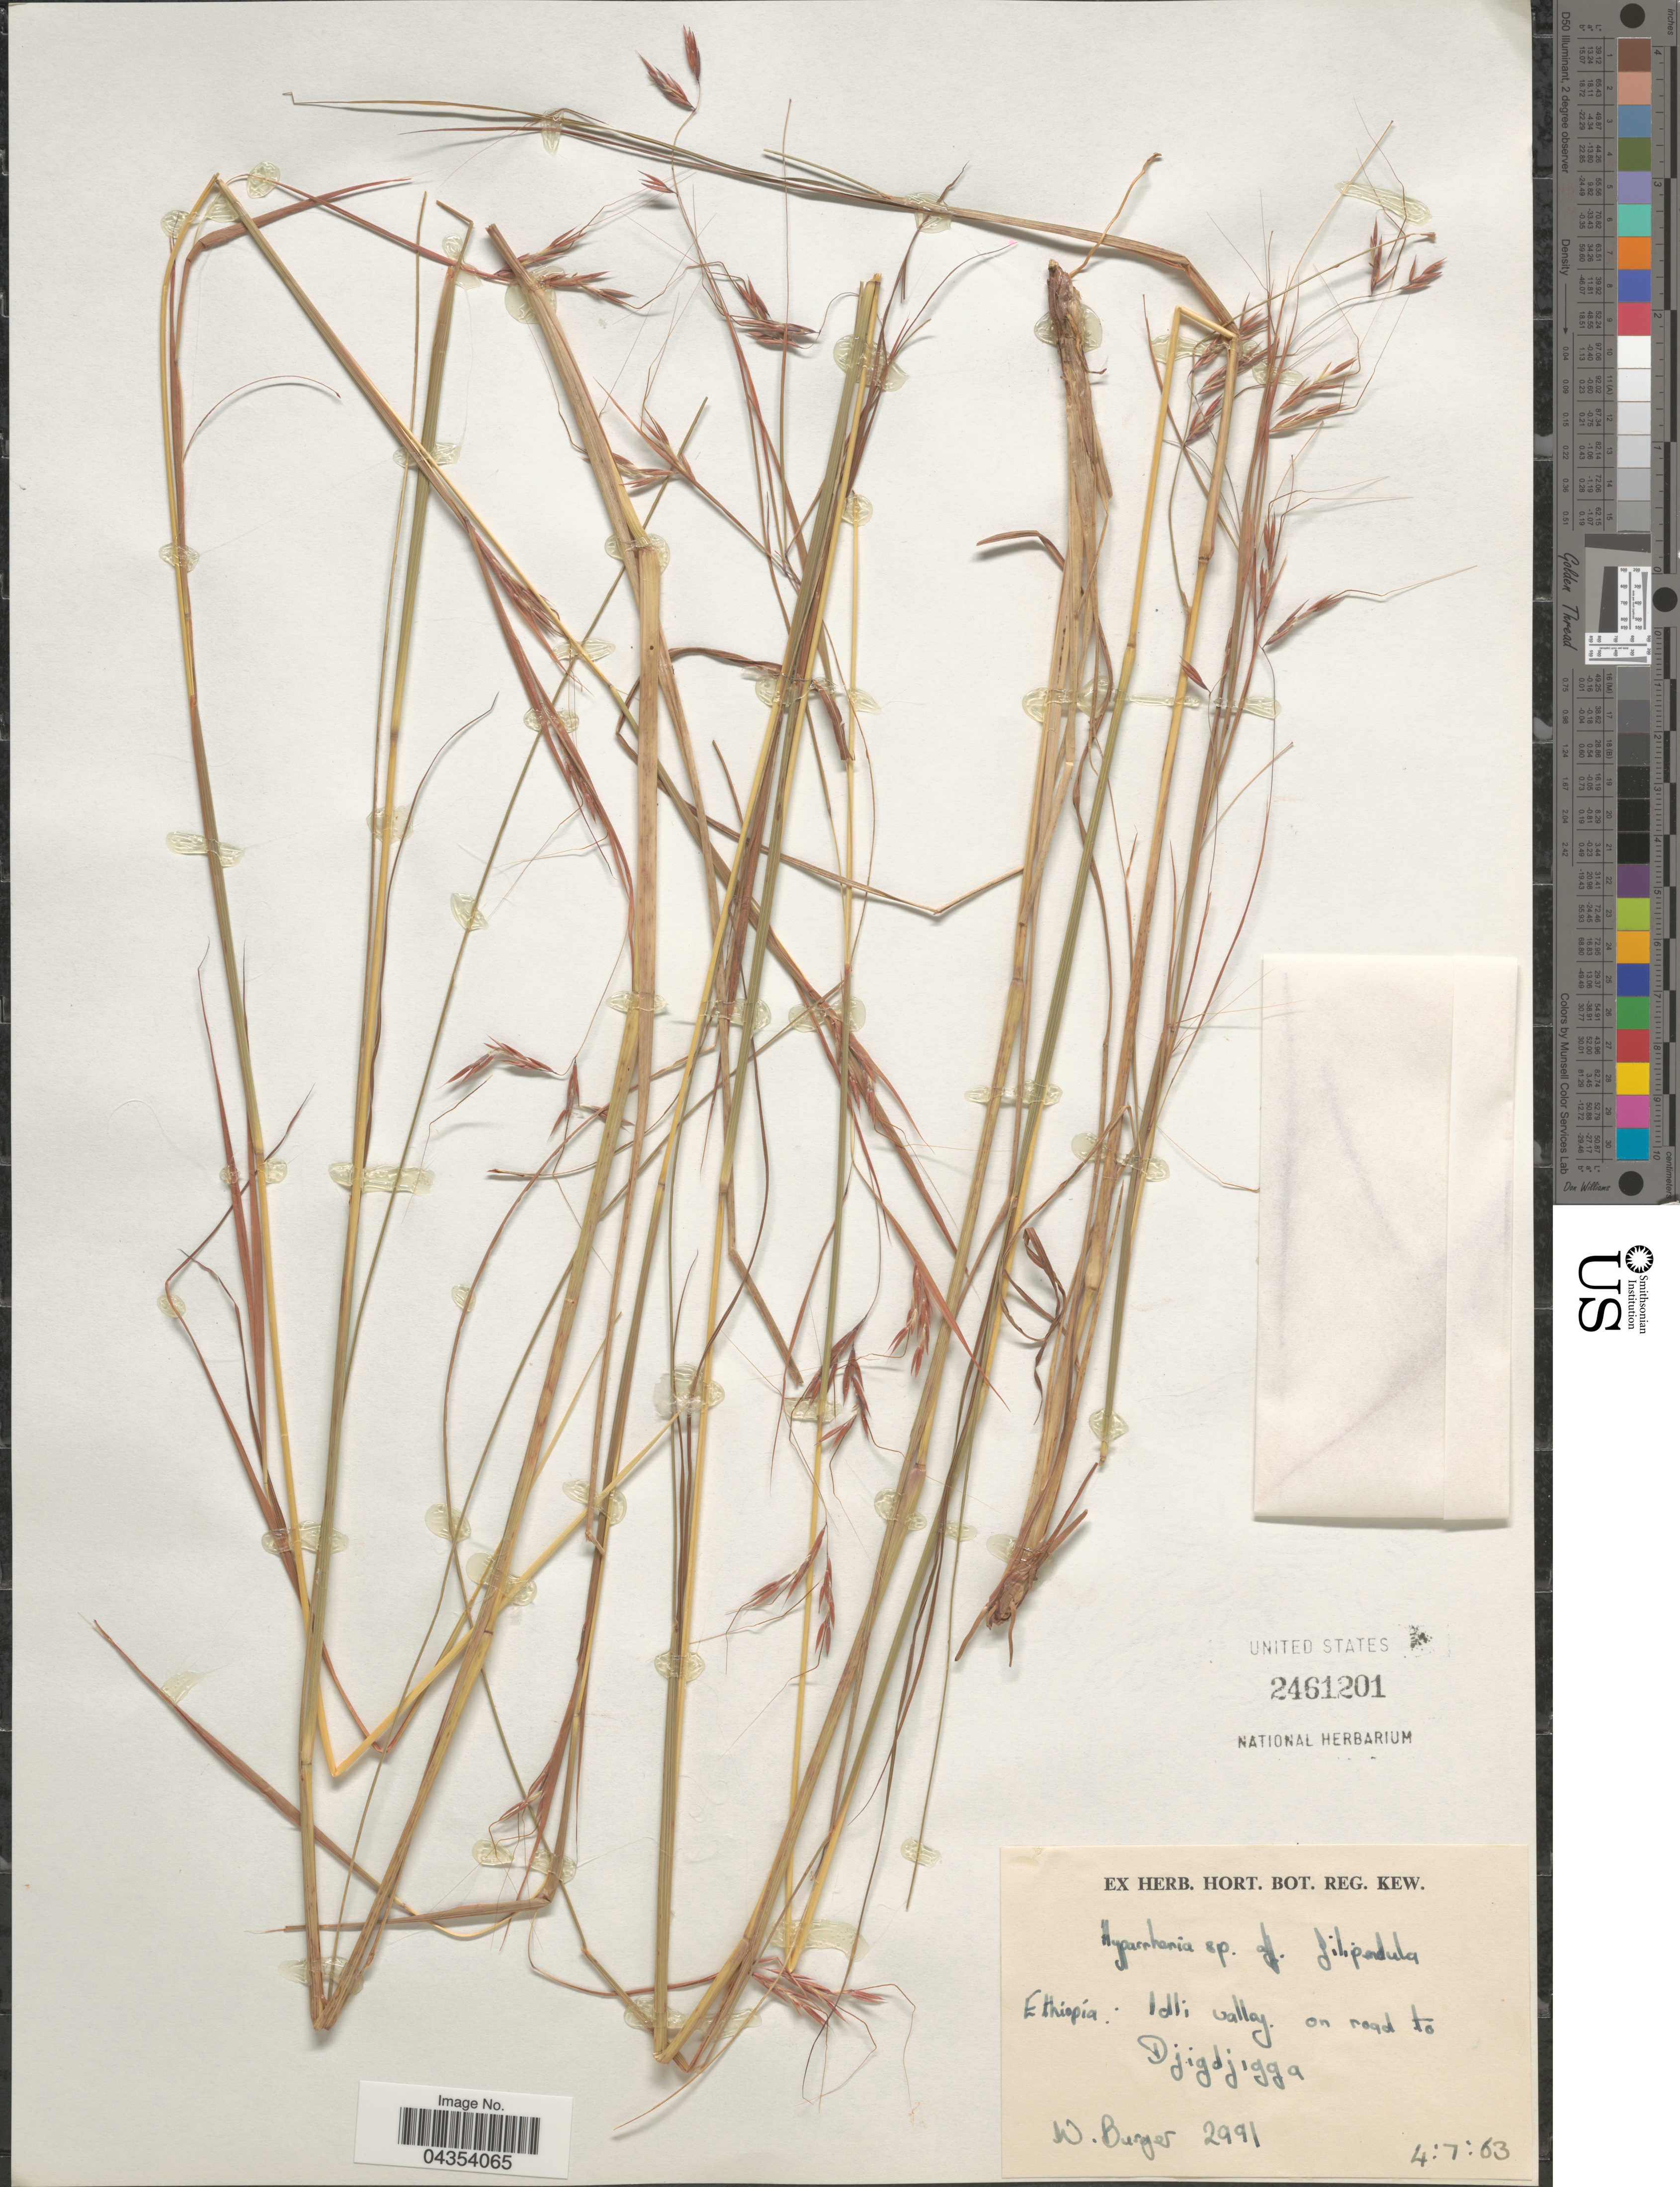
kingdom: Plantae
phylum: Tracheophyta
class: Liliopsida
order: Poales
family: Poaceae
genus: Hyparrhenia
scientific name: Hyparrhenia sp.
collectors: W. Burger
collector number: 2991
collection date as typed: Transcribed d/m/y: 4/7/63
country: Ethiopia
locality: Idli valley on road to Djigdjigga.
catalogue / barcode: US 2461201